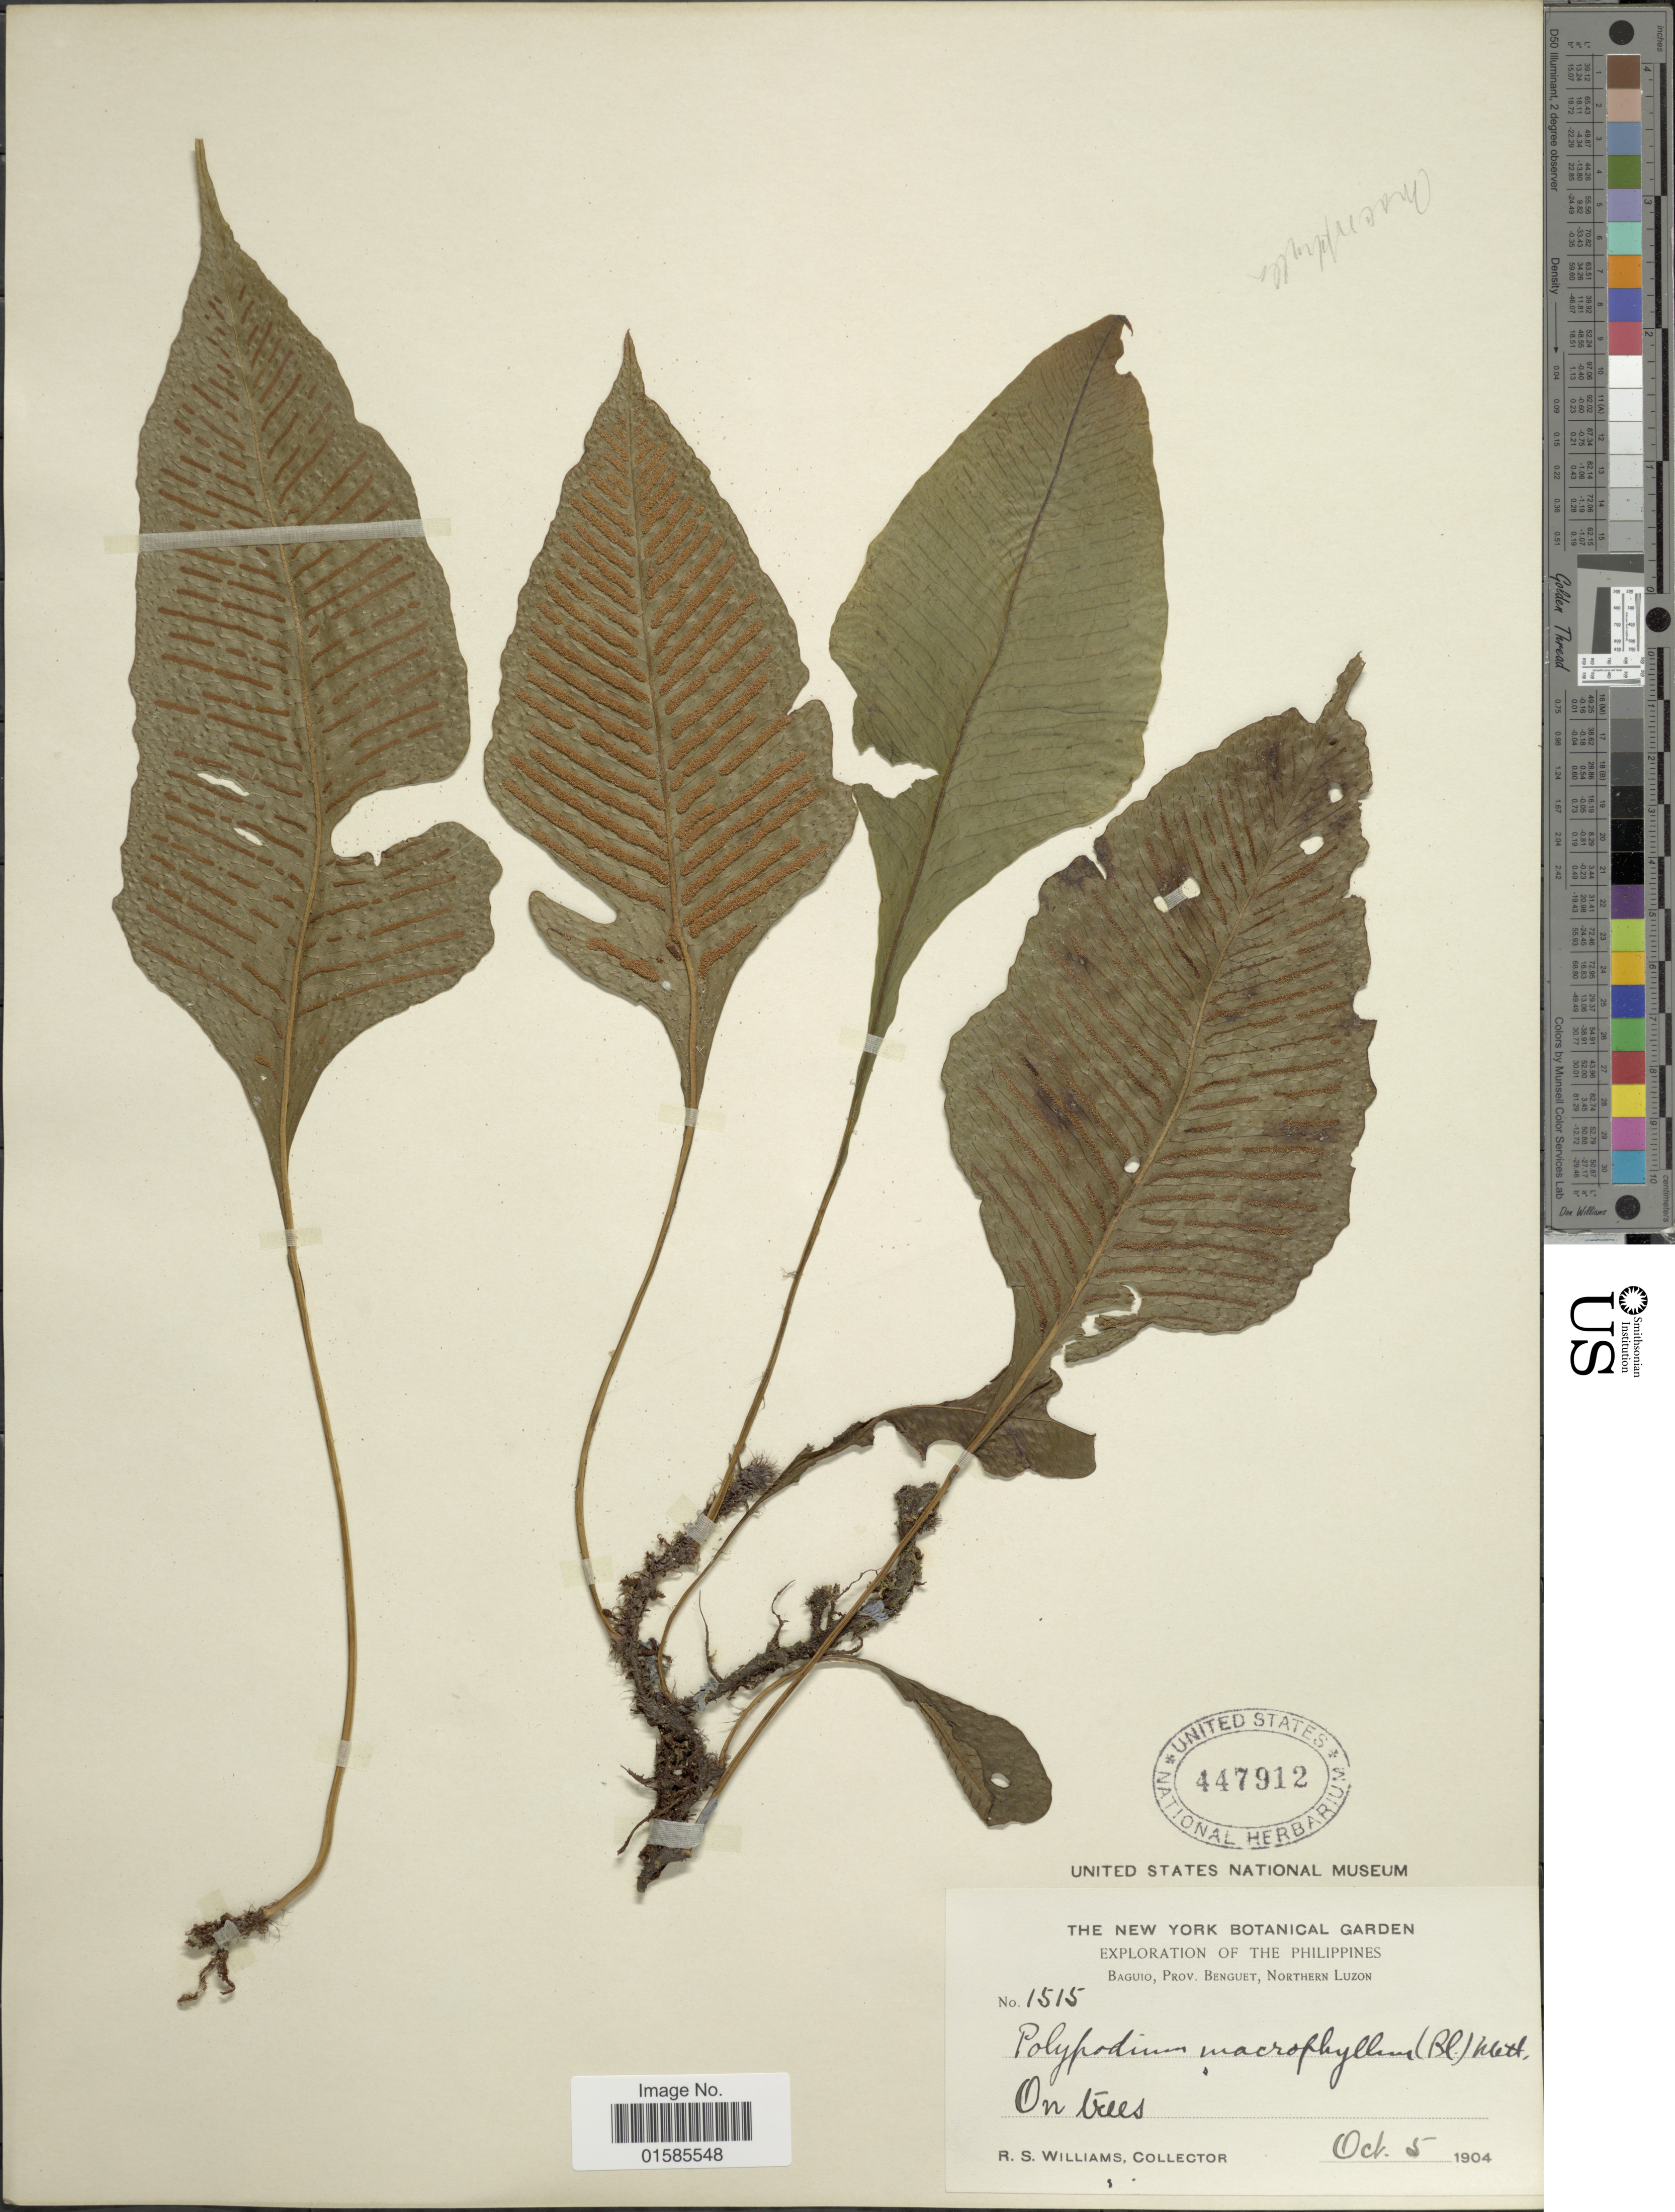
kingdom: Plantae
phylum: Tracheophyta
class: Polypodiopsida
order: Polypodiales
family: Polypodiaceae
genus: Leptochilus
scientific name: Leptochilus macrophyllus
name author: (Blume) Noot.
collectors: R. S. Williams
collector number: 1515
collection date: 1904-10-05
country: Philippines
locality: Philippines, Baguio, Prov. Benguet, Northern Luzon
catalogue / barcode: US 447912